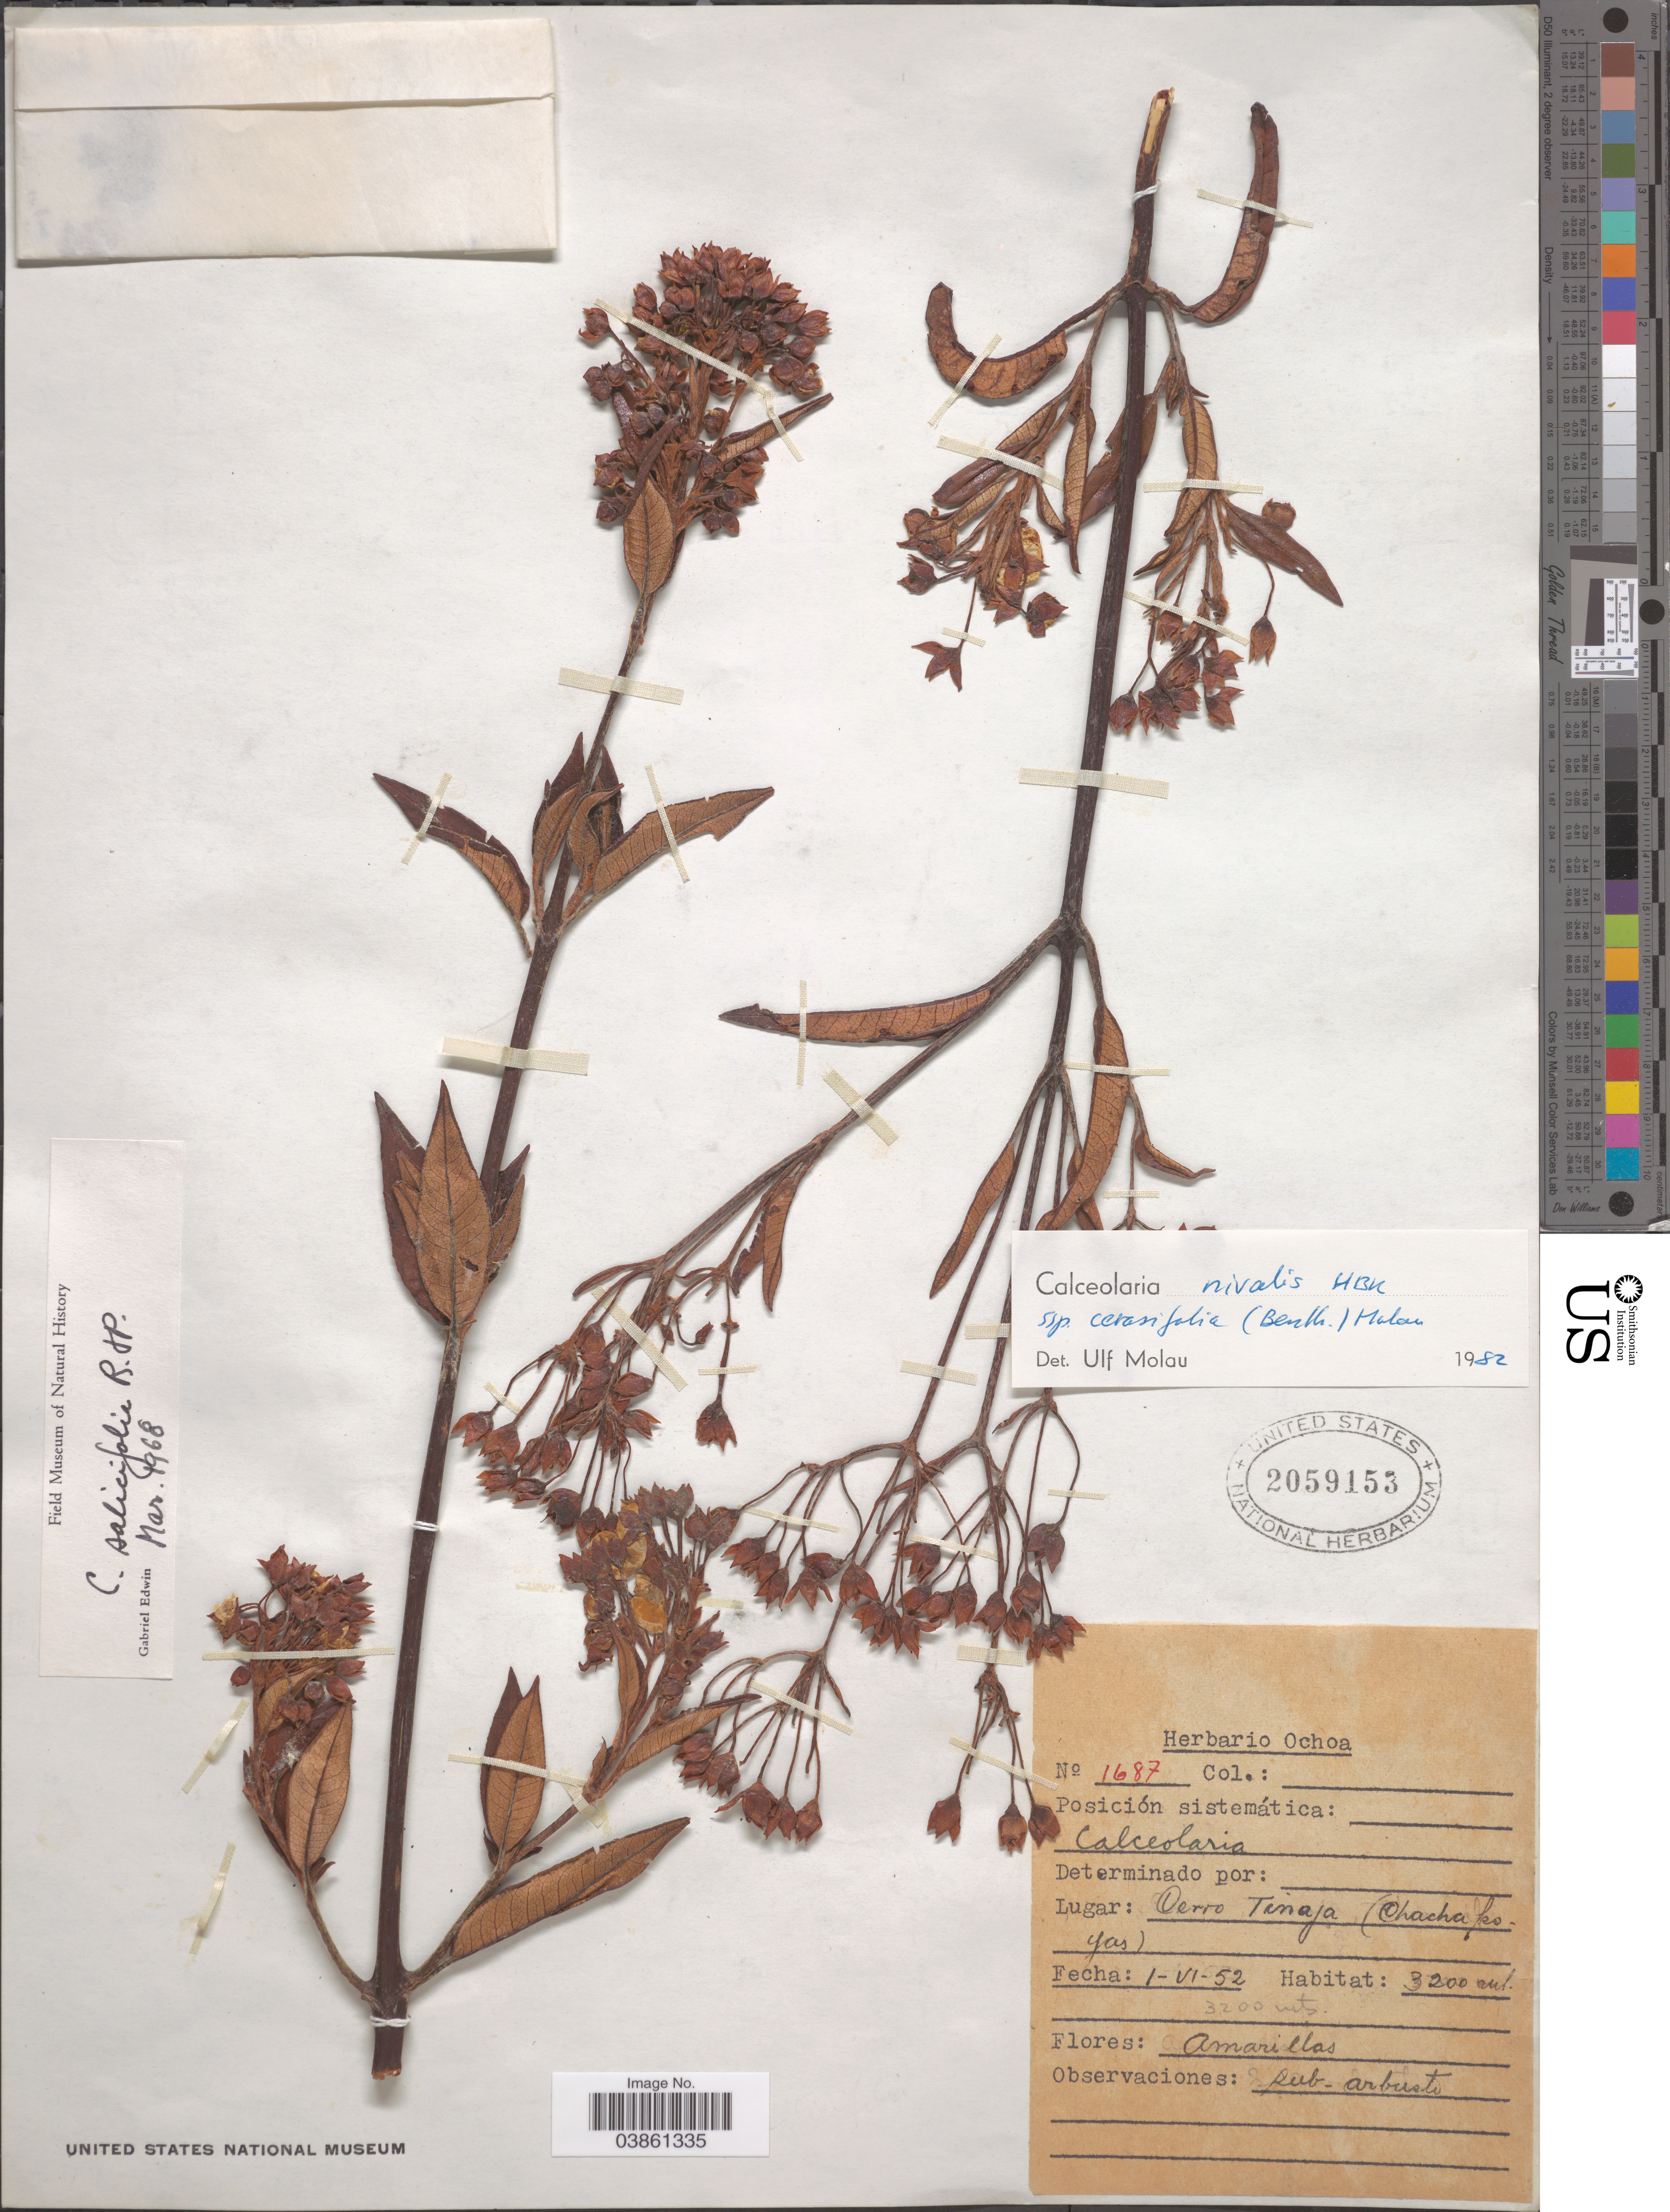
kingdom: Plantae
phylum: Tracheophyta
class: Magnoliopsida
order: Lamiales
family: Calceolariaceae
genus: Calceolaria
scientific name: Calceolaria nivalis subsp. cerasifolia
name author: (Benth.) Molau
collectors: ex herb. Ochoa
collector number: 1687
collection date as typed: Transcribed d/m/y: 1/6/52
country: Peru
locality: Cerro Tinaja (Chachapoyas).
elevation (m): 3200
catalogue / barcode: US 2059153